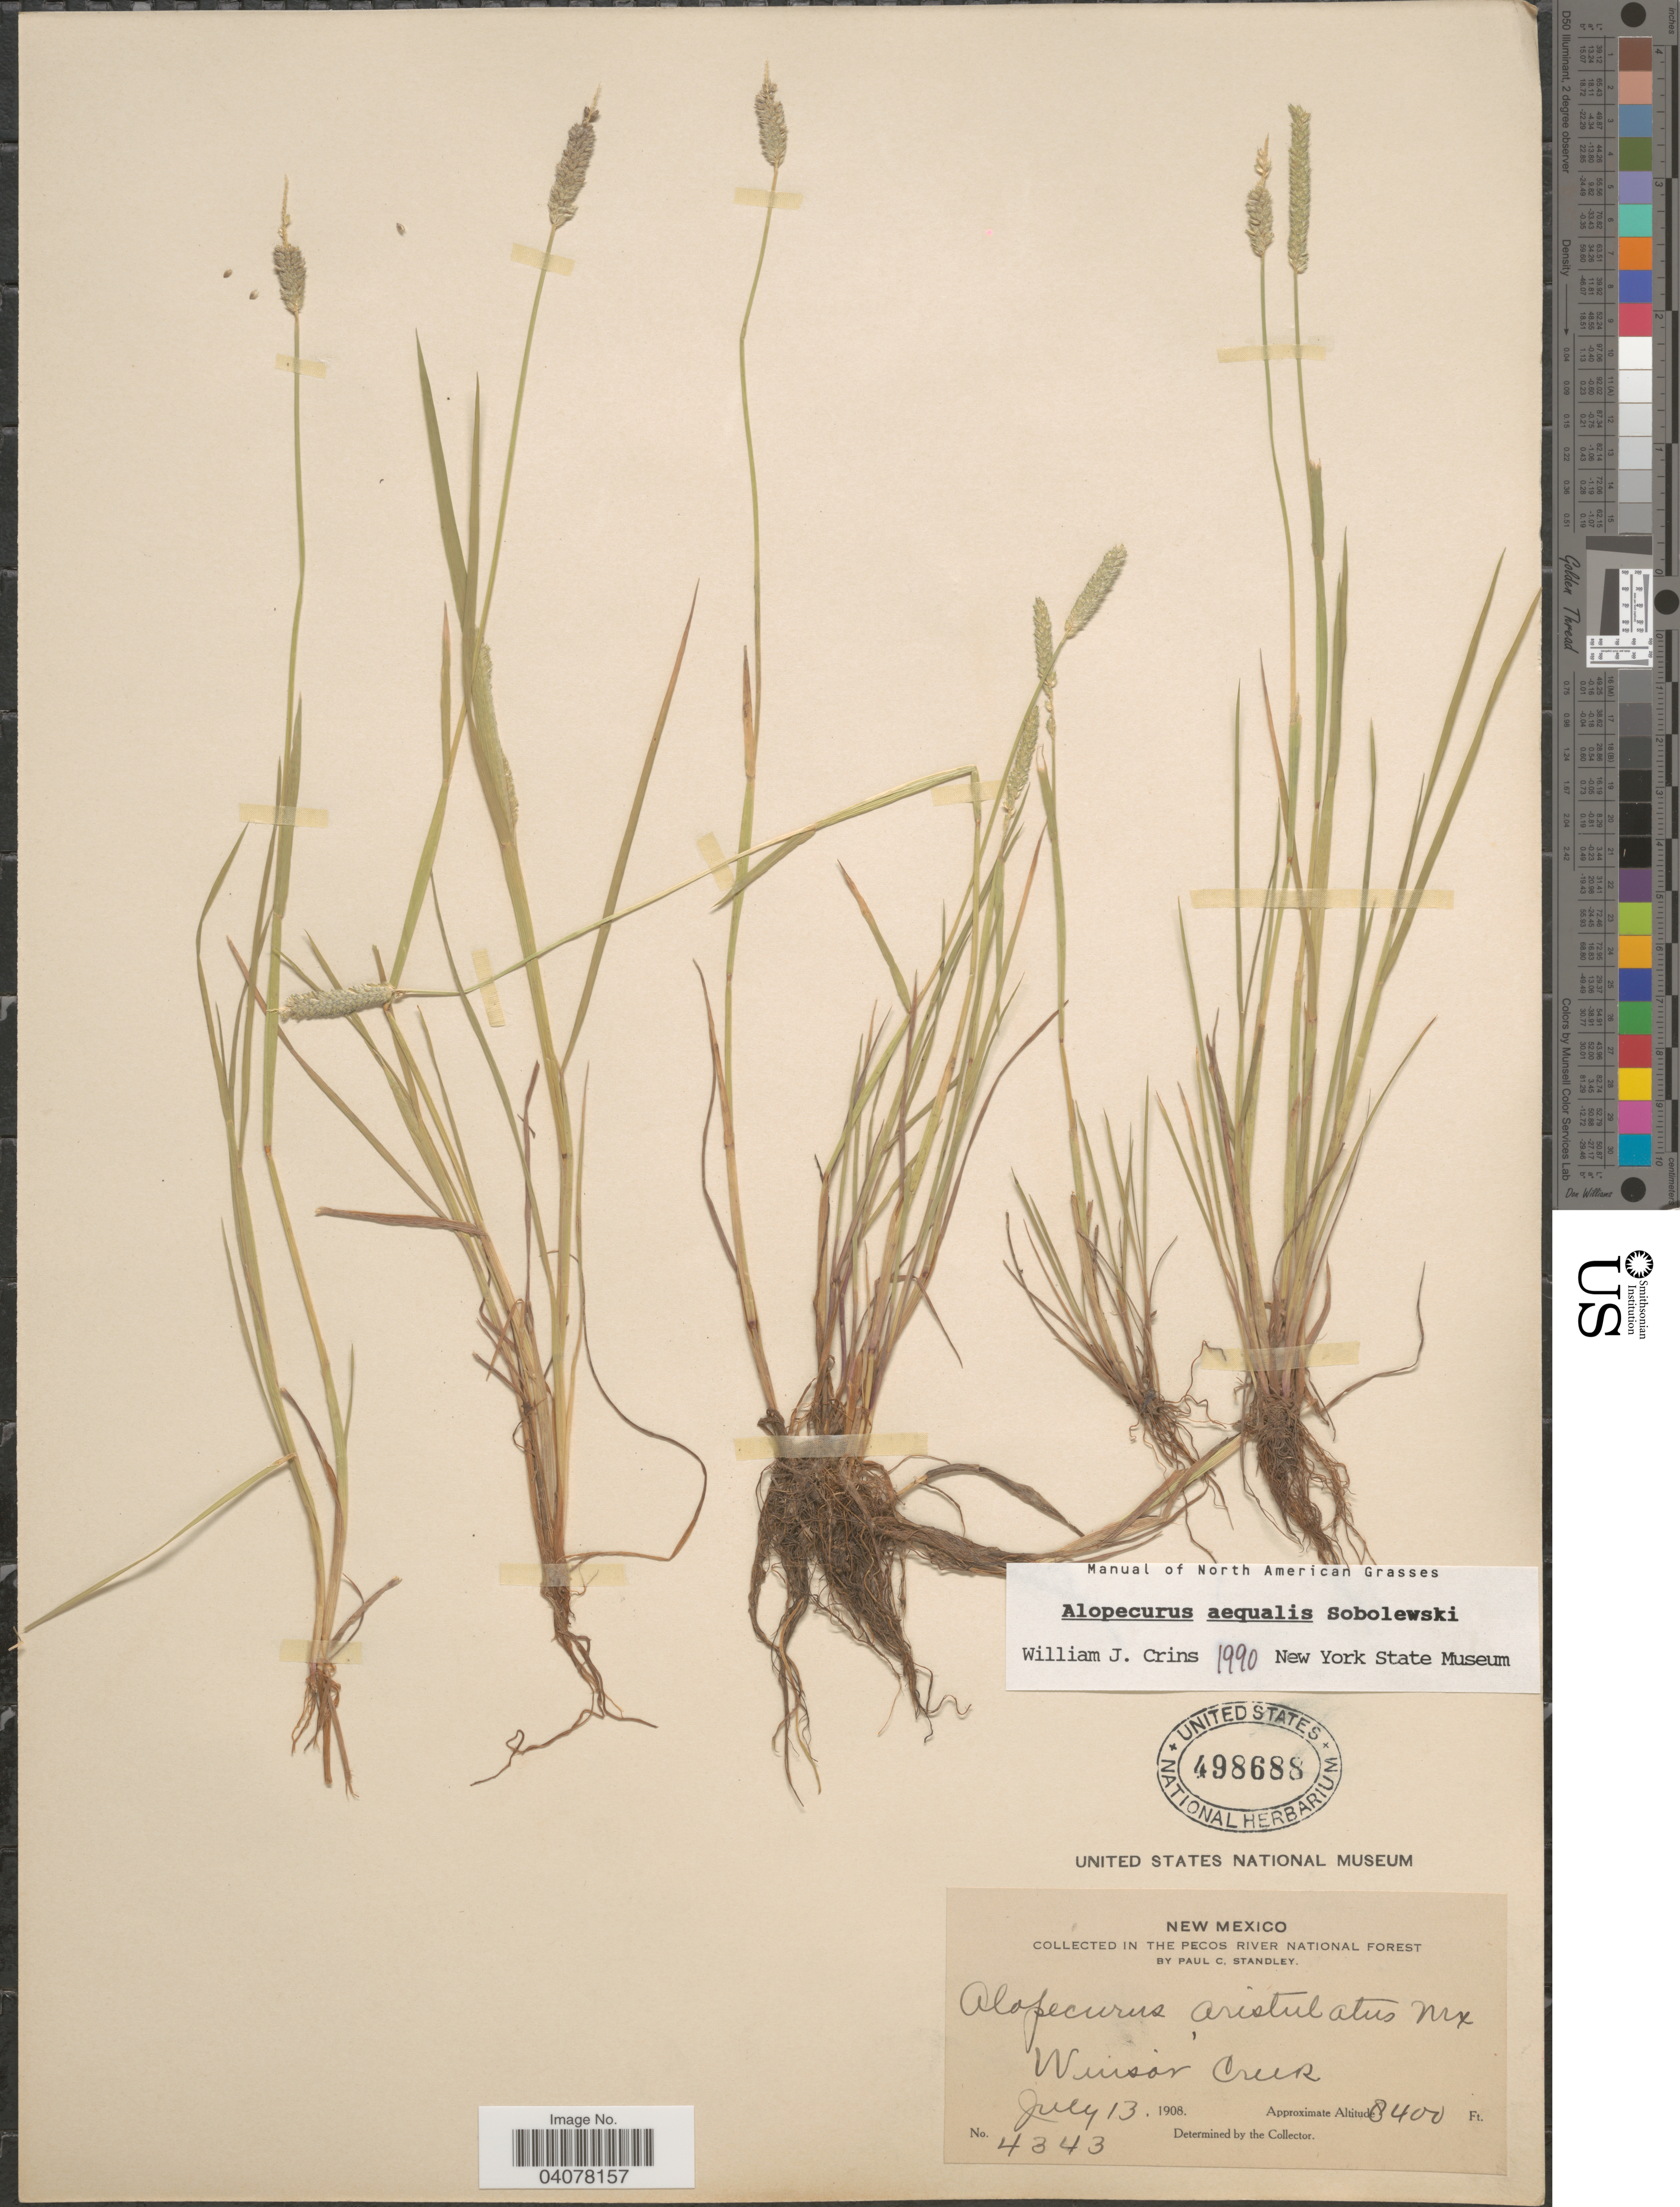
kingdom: Plantae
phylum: Tracheophyta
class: Liliopsida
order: Poales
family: Poaceae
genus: Alopecurus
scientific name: Alopecurus aequalis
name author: Sobol.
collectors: P. C. Standley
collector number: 4343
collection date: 1908-07-13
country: United States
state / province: New Mexico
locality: In the Pecos River National Forest. Winsor Creek.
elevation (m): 2560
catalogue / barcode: US 498688